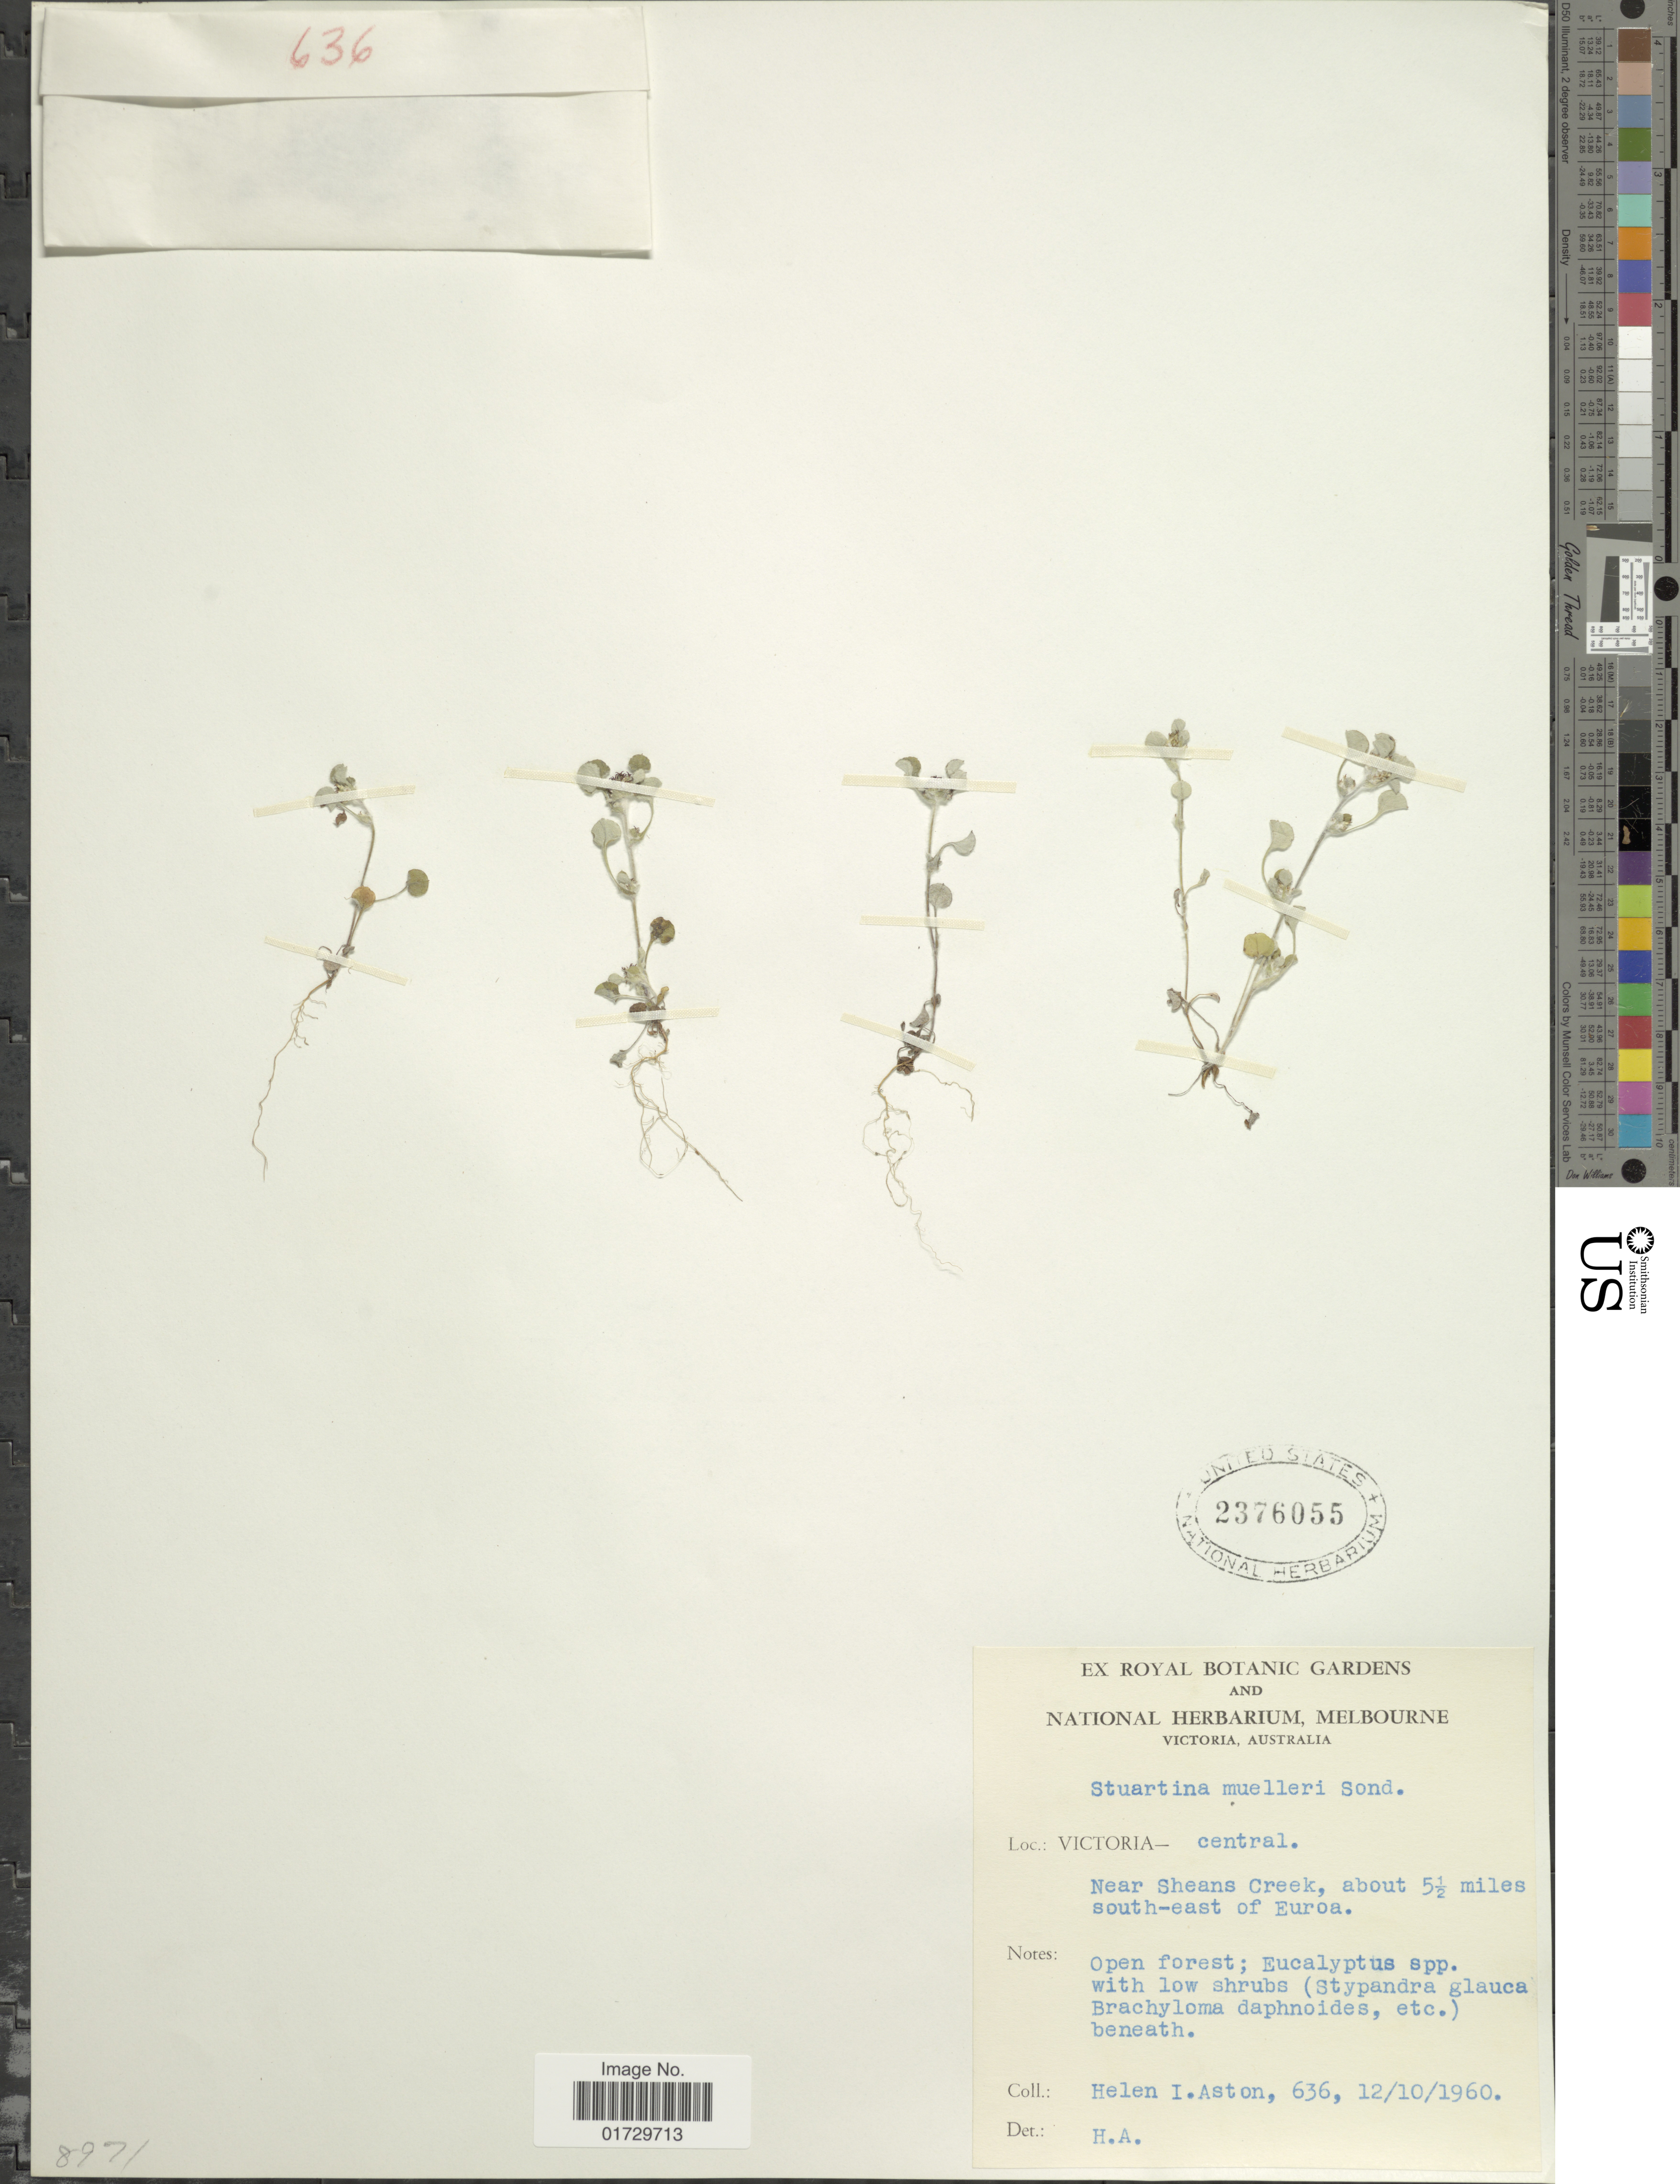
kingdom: Plantae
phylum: Tracheophyta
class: Magnoliopsida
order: Asterales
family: Asteraceae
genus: Stuartina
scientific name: Stuartina muelleri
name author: Sond.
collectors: H. I. Aston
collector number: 636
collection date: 1960-10-12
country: Australia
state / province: Victoria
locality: Victoria - Central. Near Sheans Creek, about 5 ½ miles south-east of Euroa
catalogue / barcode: US 2376055